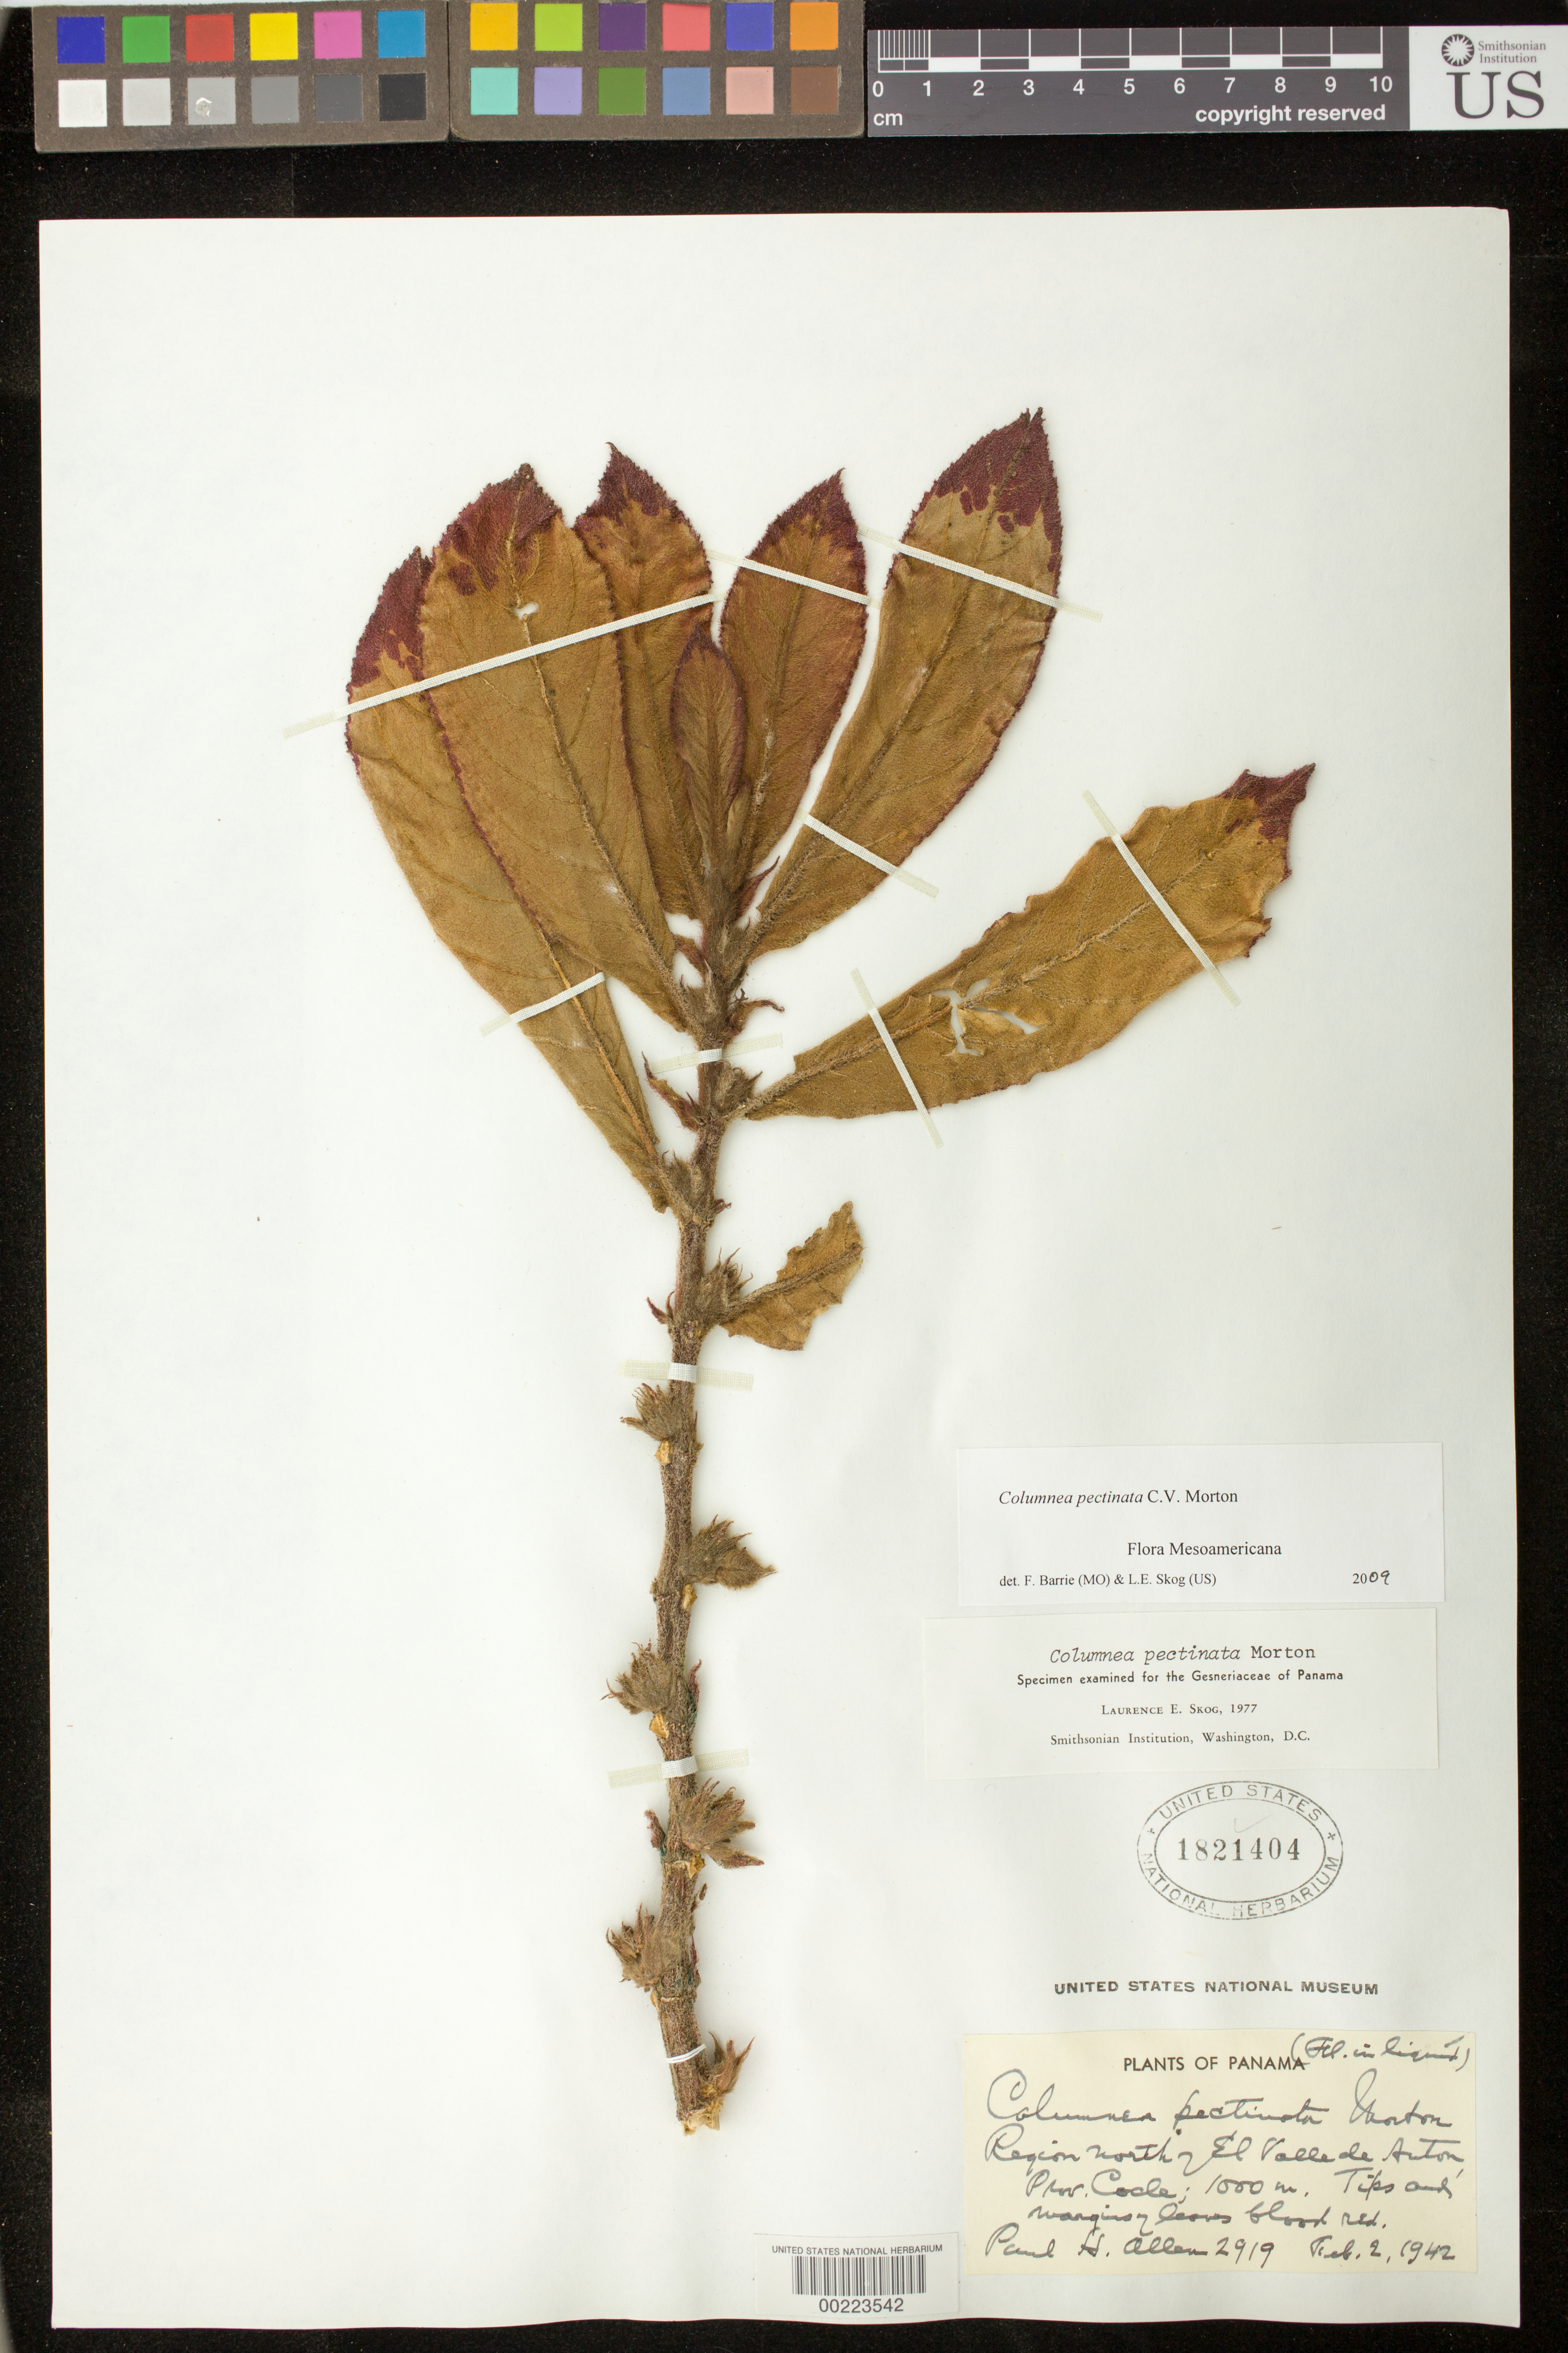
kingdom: Plantae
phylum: Tracheophyta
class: Magnoliopsida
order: Lamiales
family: Gesneriaceae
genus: Columnea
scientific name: Columnea pectinata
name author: C.V. Morton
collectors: P. H. Allen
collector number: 2919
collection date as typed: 02 Feb 1942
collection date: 1942-02-02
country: Panama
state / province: Coclé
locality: Region N of El Valle de Anton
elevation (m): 1000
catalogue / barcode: US 1821404